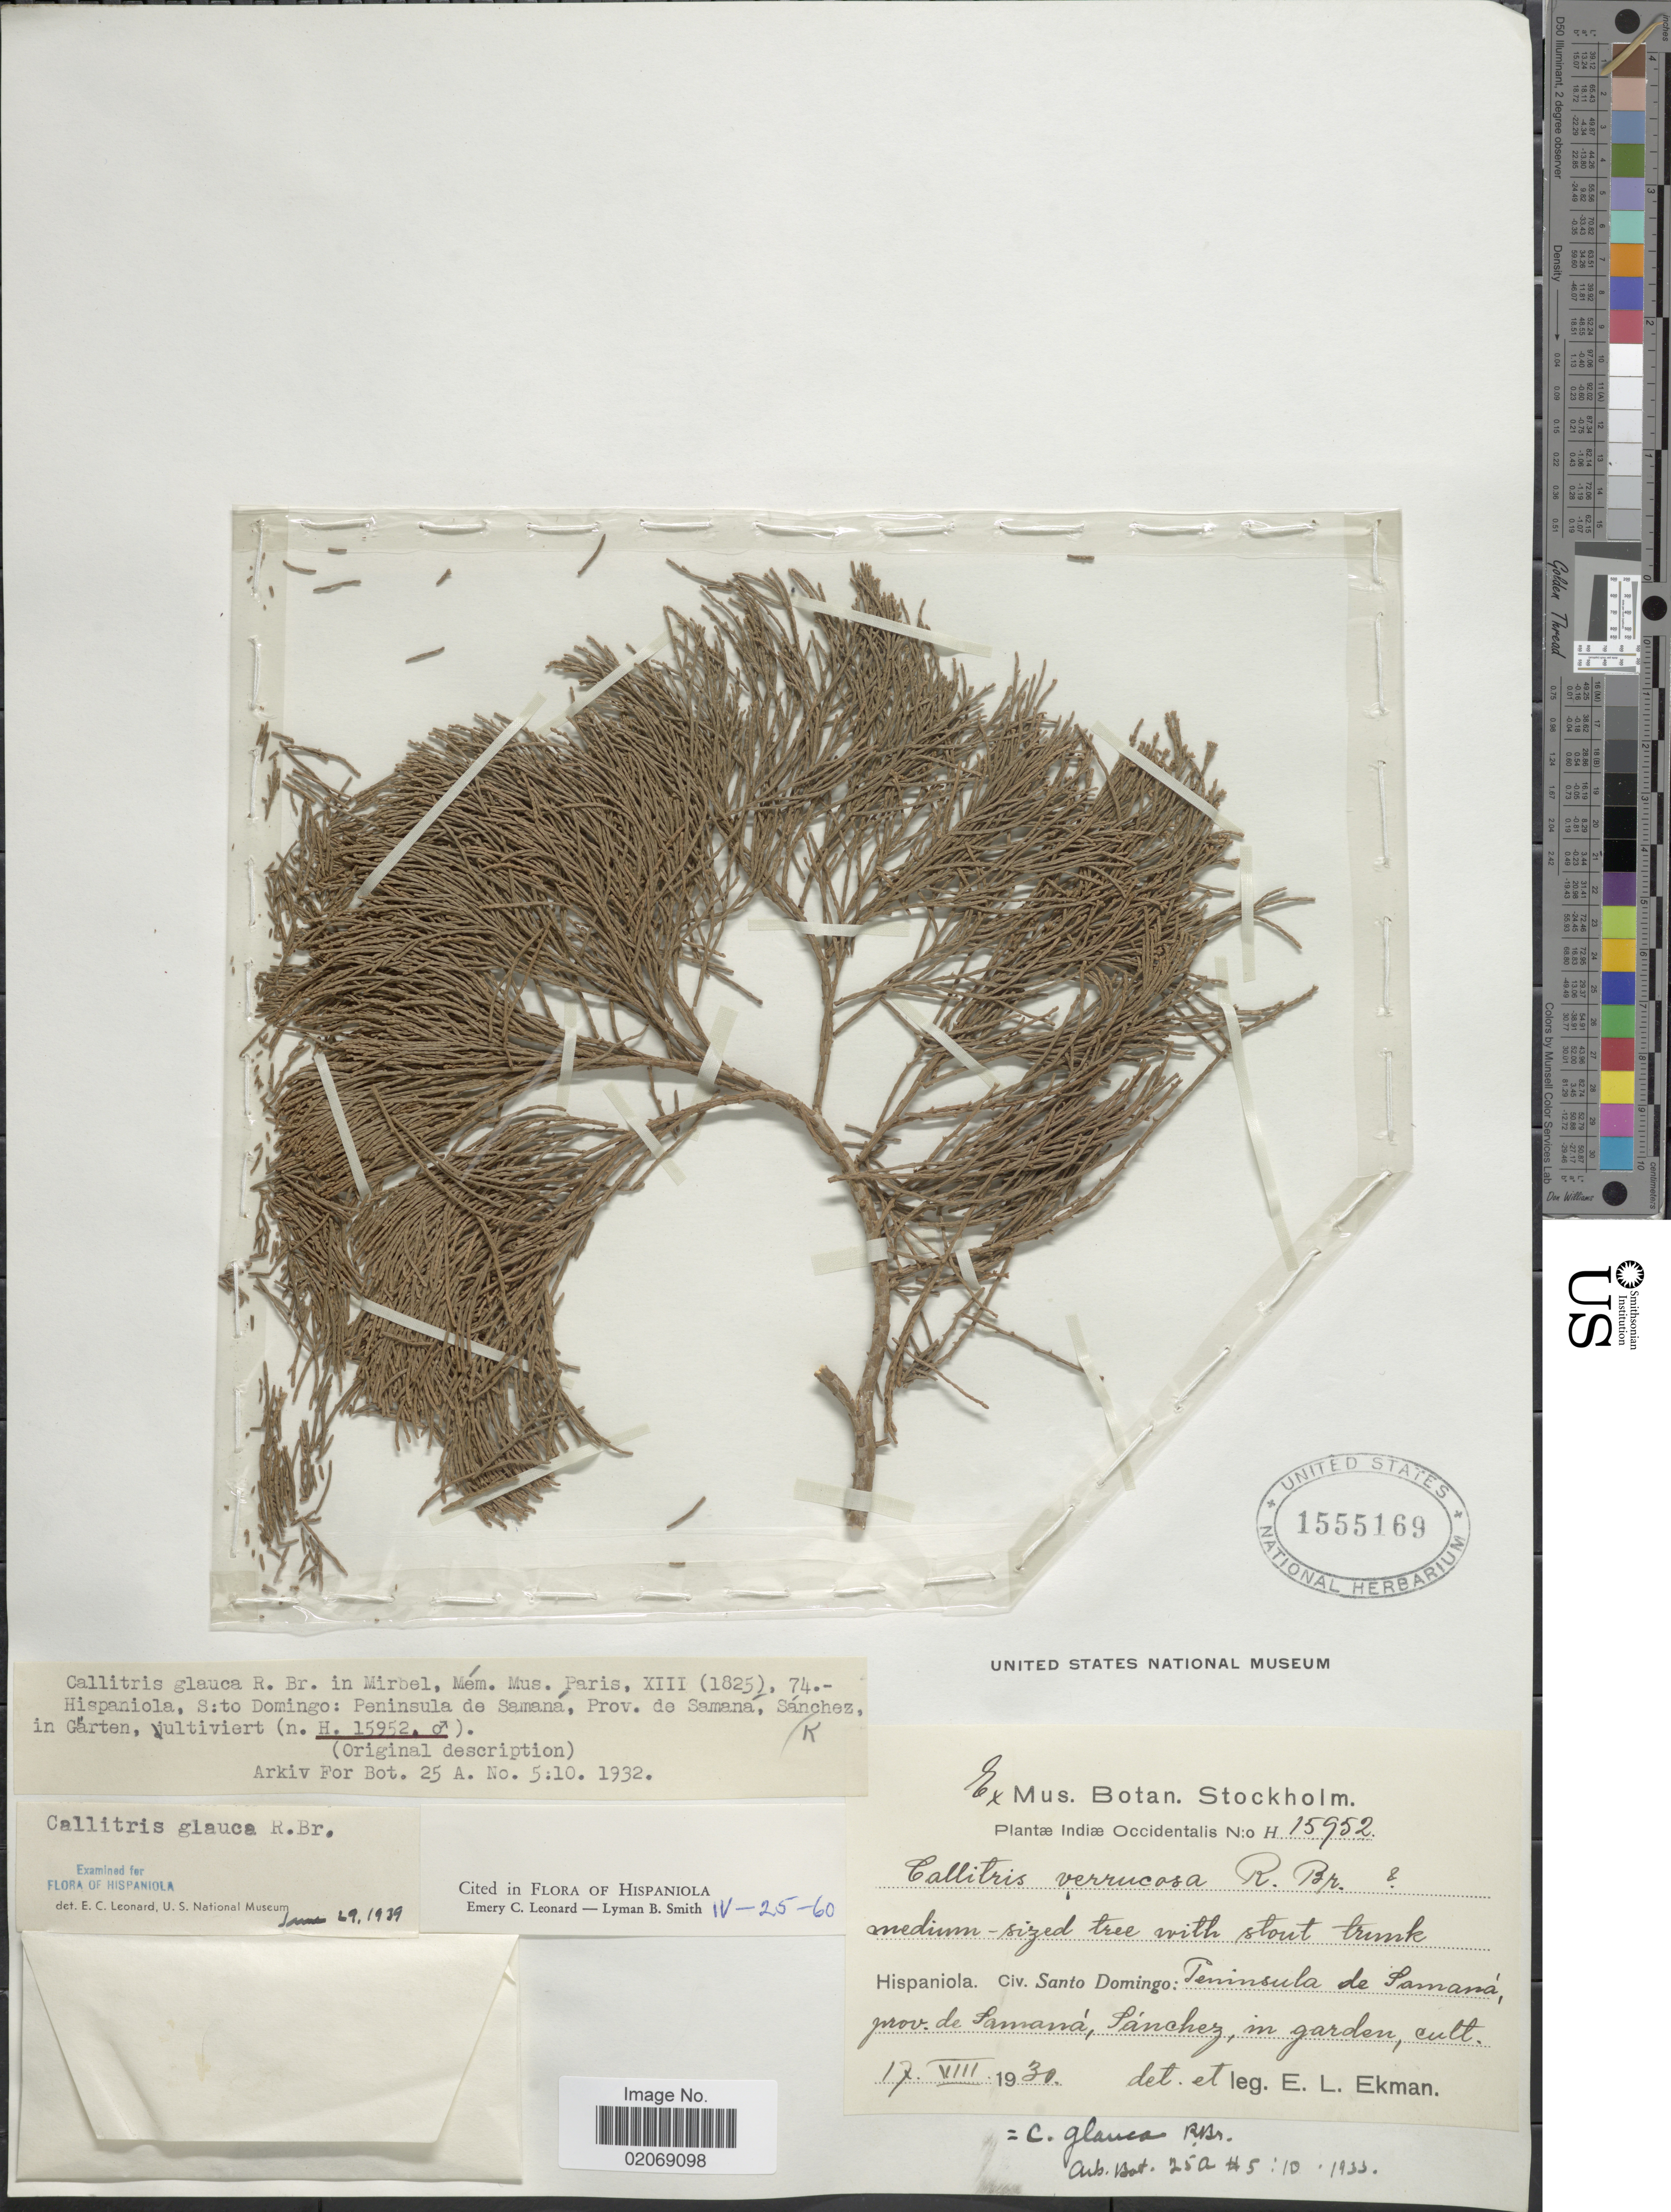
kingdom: Plantae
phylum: Tracheophyta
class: Pinopsida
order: Pinales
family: Cupressaceae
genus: Callitris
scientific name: Callitris glauca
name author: R. Br. ex R.T. Baker & H.G. Sm.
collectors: E. L. Ekman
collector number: H15952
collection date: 1930-08-17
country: Dominican Republic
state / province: Samaná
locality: Civ. Santo Domingo: Peninsula de Samana, prov. de Samana, Sanchez, in garden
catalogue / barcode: US 1555169